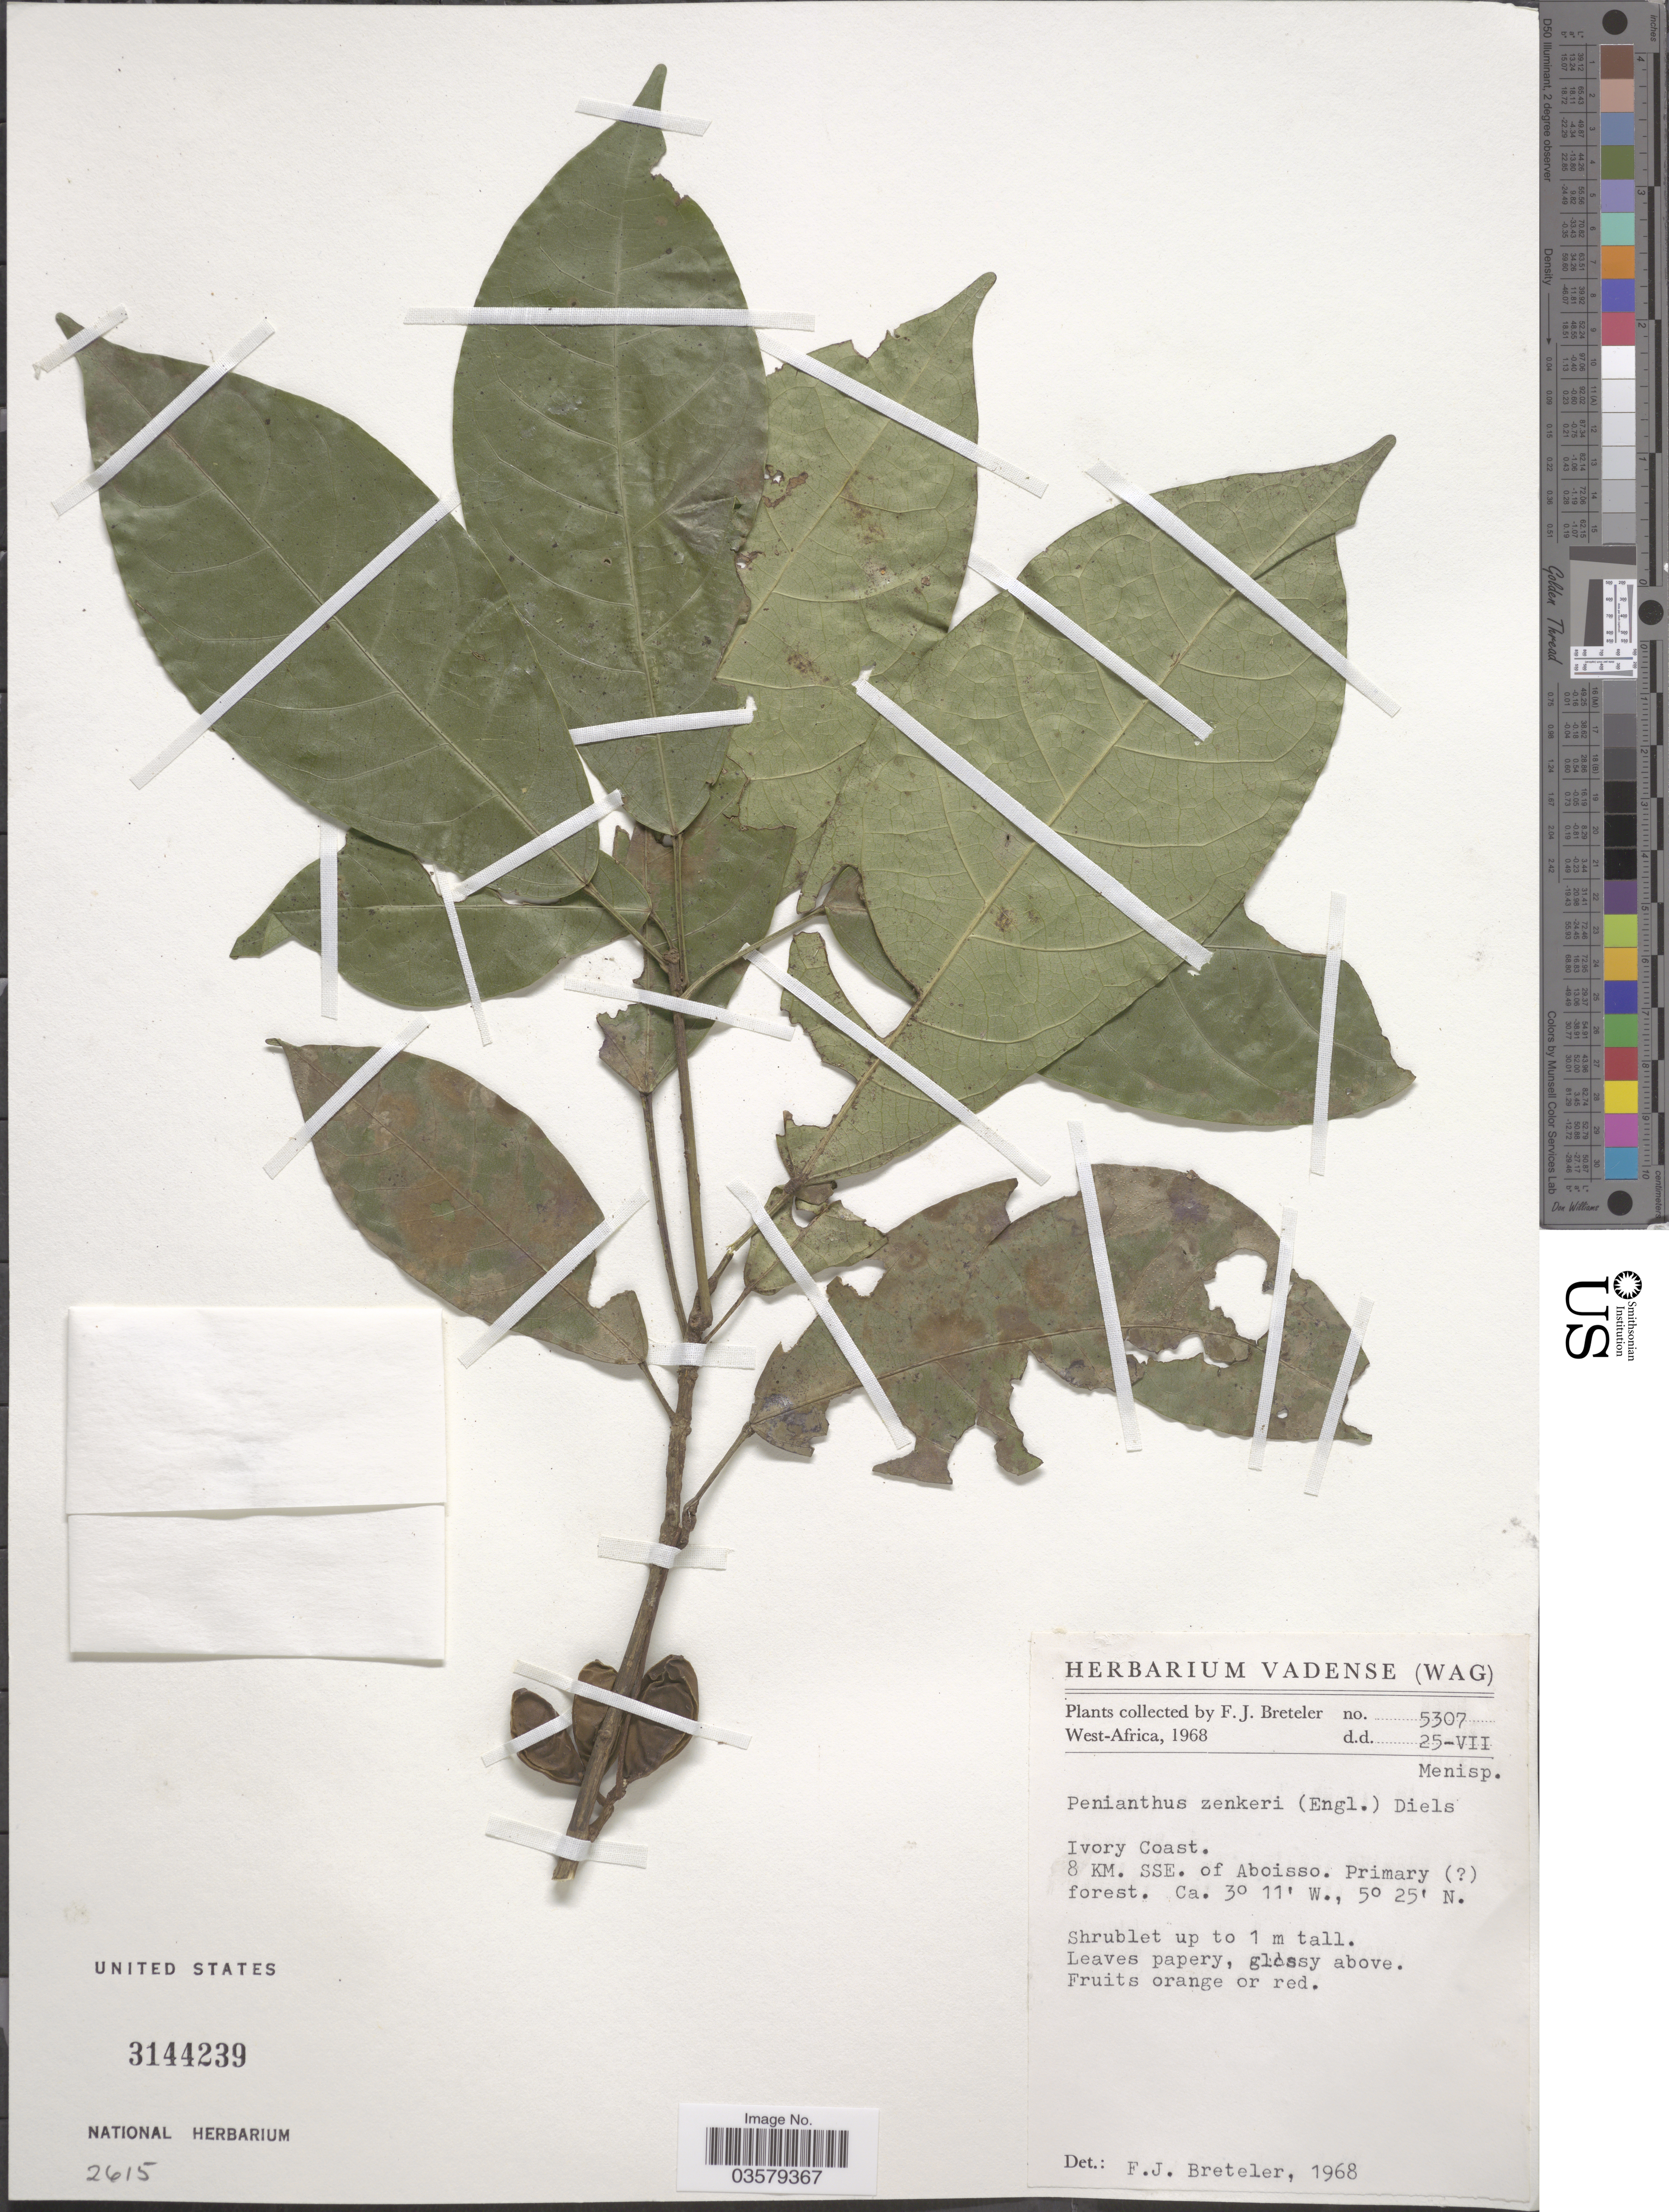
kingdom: Plantae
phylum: Tracheophyta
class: Magnoliopsida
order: Ranunculales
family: Menispermaceae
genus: Penianthus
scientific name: Penianthus zenkeri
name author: (Engl.) Diels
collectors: F. J. Breteler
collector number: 5307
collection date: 1968-07-25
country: Ivory Coast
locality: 8 km. SSE. of Aboisso.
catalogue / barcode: US 3144239